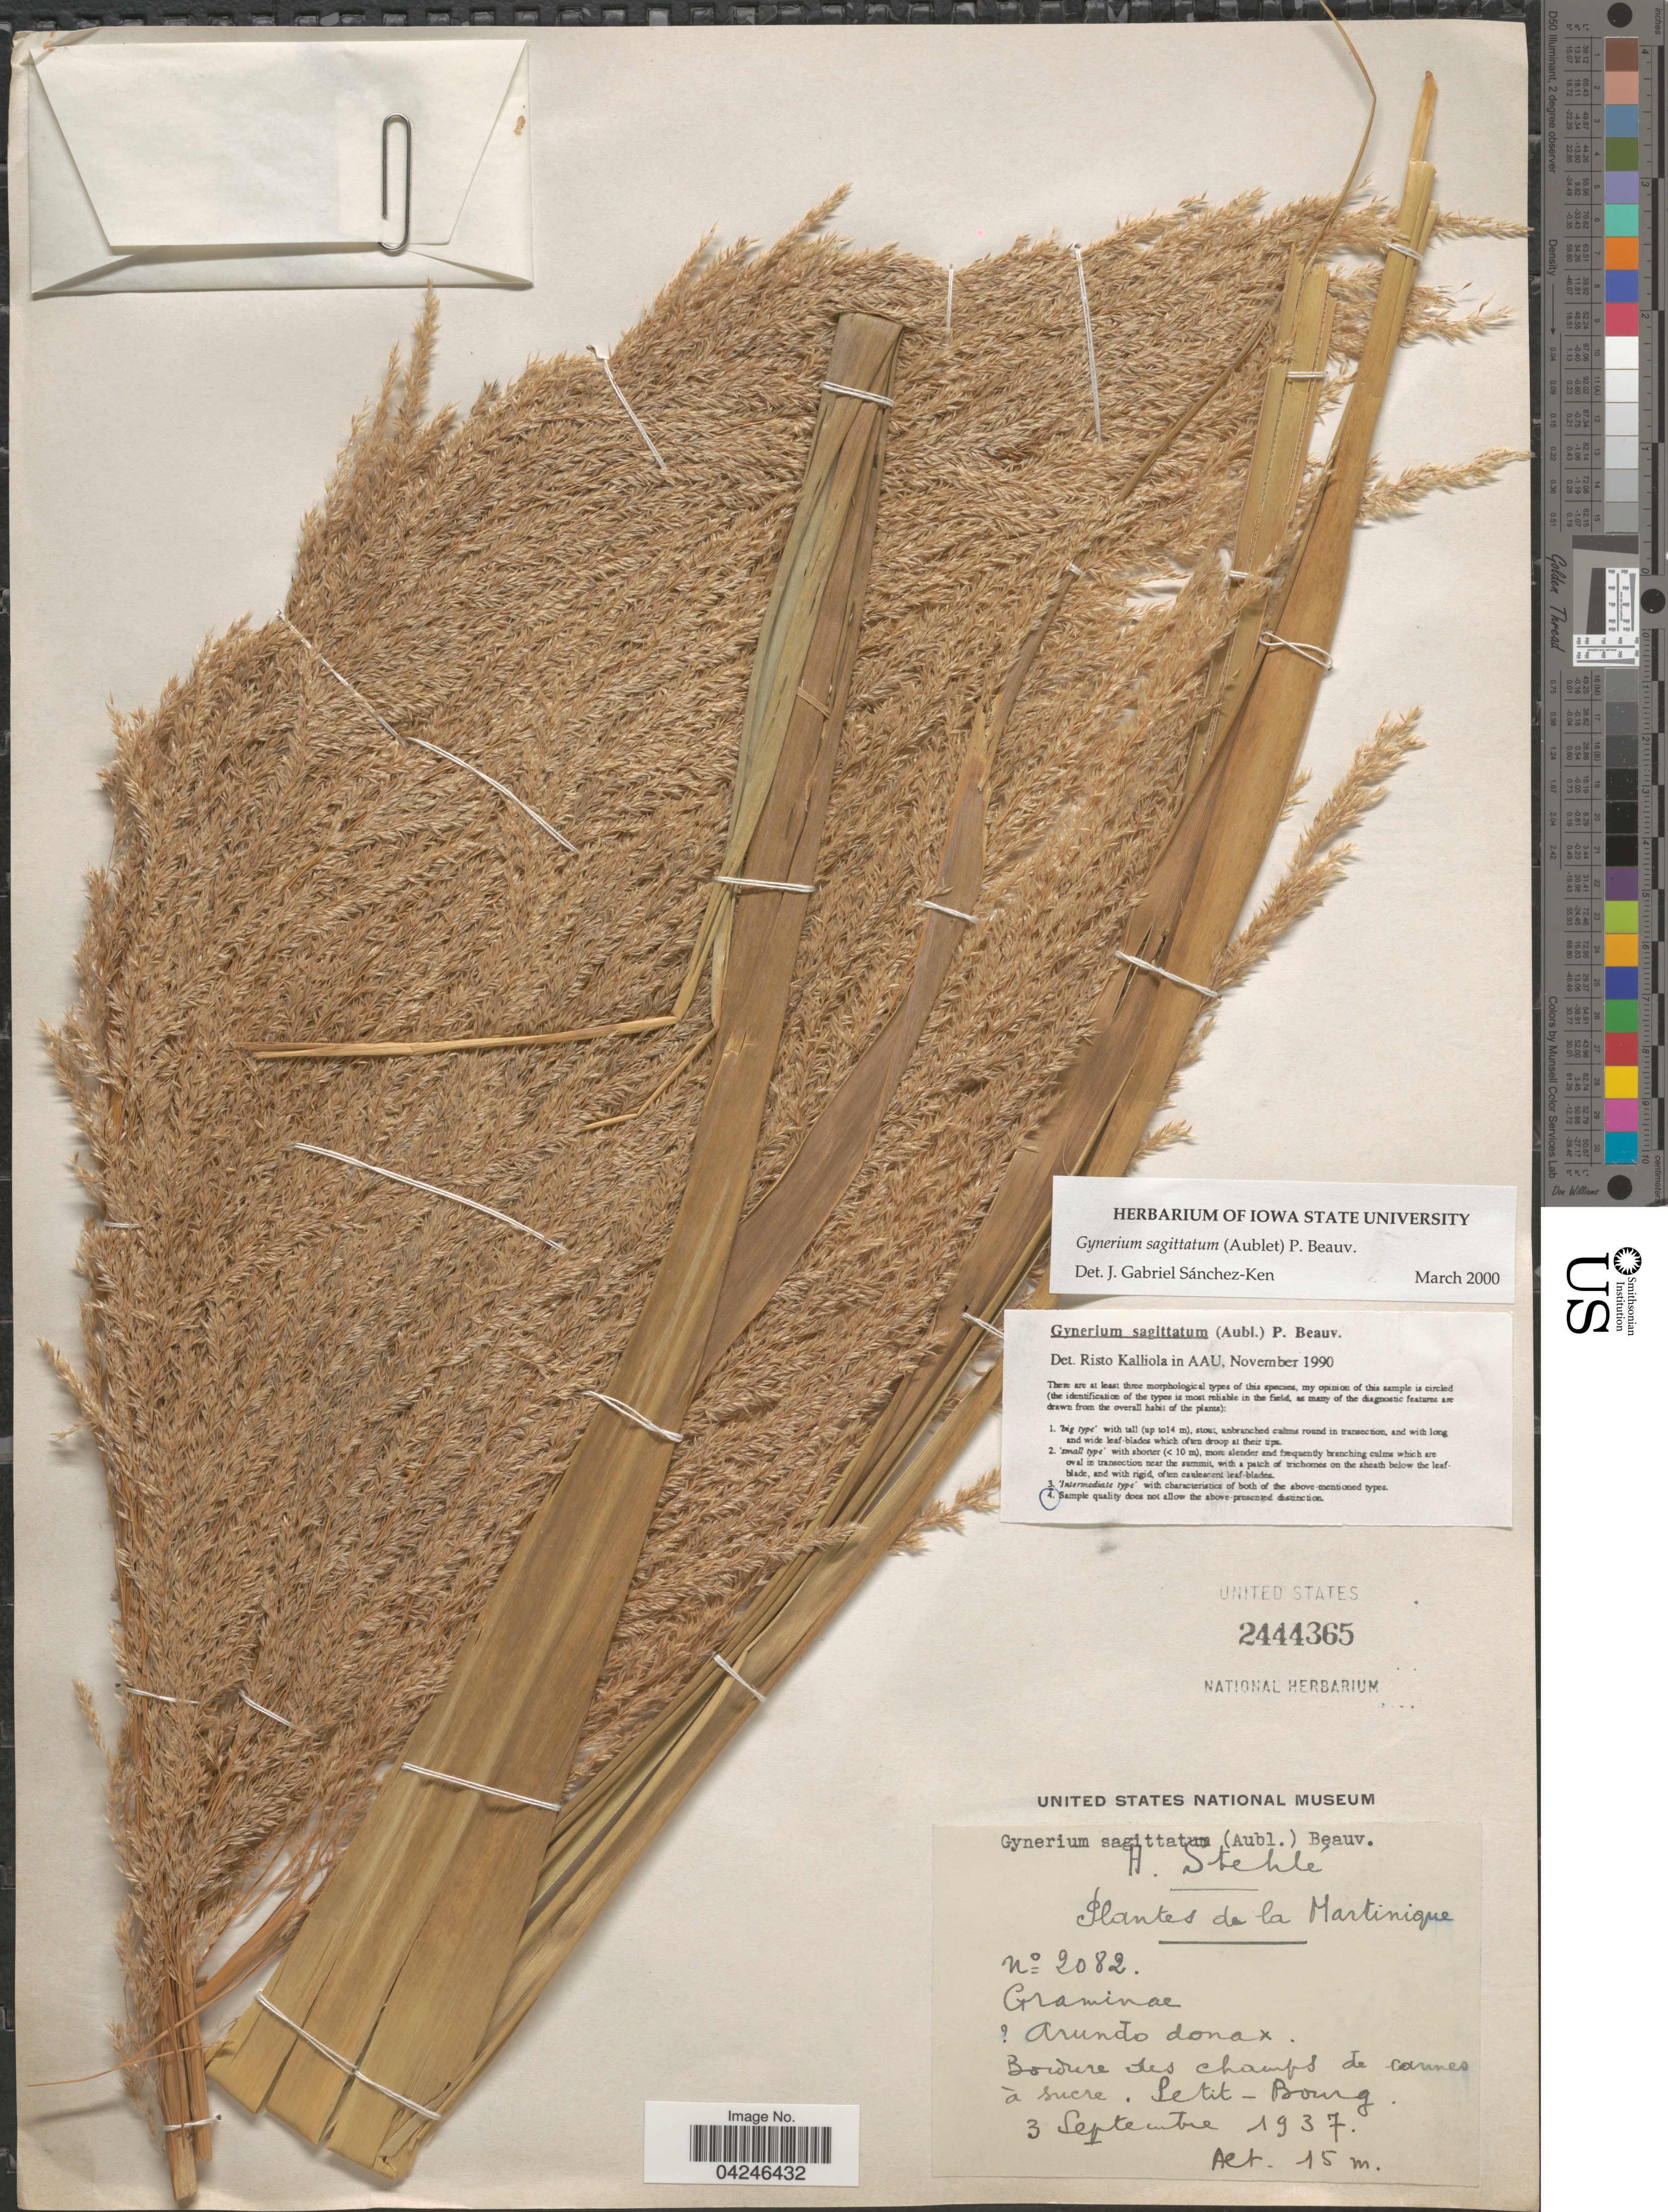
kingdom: Plantae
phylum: Tracheophyta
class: Liliopsida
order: Poales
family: Poaceae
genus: Gynerium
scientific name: Gynerium sagittatum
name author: (Aubl.) P. Beauv.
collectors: H. Stehlé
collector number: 2082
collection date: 1937-09-03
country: Martinique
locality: Bordiere des champs de cannes à sucre. Petit-Bourg.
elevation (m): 15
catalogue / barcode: US 2444365